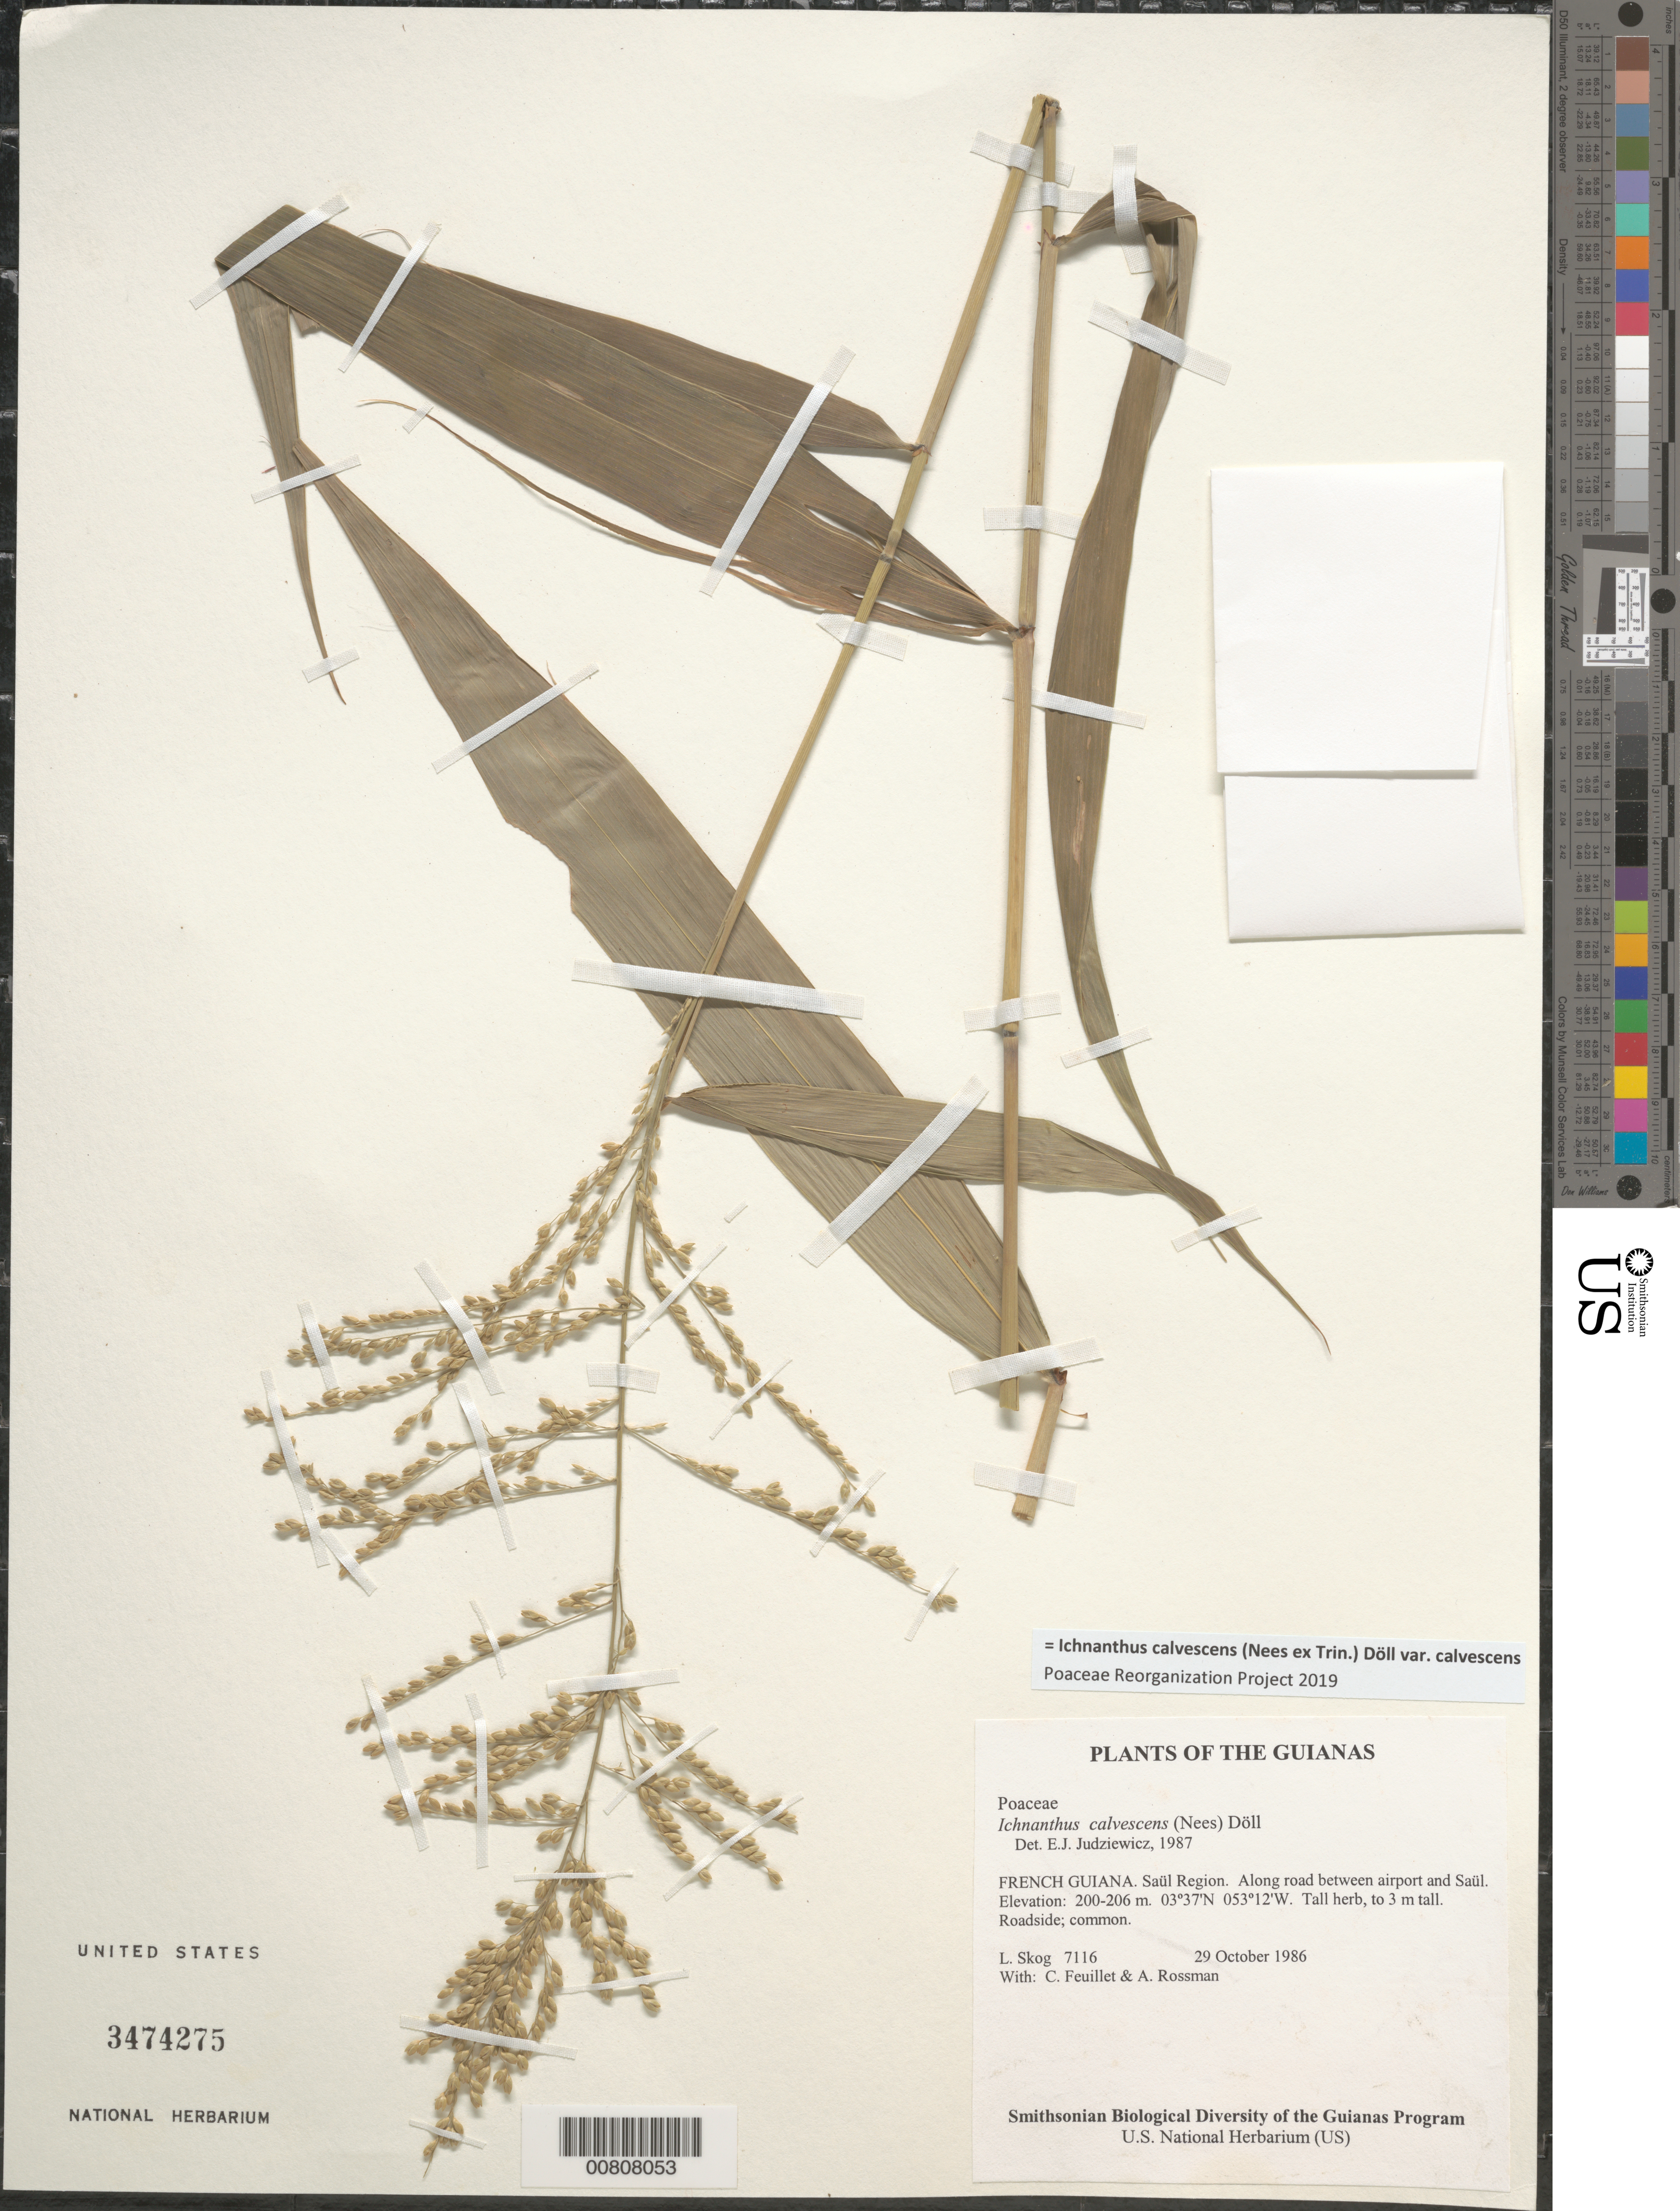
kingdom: Plantae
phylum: Tracheophyta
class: Liliopsida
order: Poales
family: Poaceae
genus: Ichnanthus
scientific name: Ichnanthus calvescens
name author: (Nees ex Trin.) Döll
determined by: Judziewicz, E. J.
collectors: L. E. Skog, C. Feuillet & A. Rossman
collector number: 7116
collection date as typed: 29 October 1986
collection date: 1986-10-29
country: French Guiana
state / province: Saint-Laurent-du-Maroni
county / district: Saül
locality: Along road between airport and Saül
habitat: Secondary forest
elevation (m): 200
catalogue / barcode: US 3474275